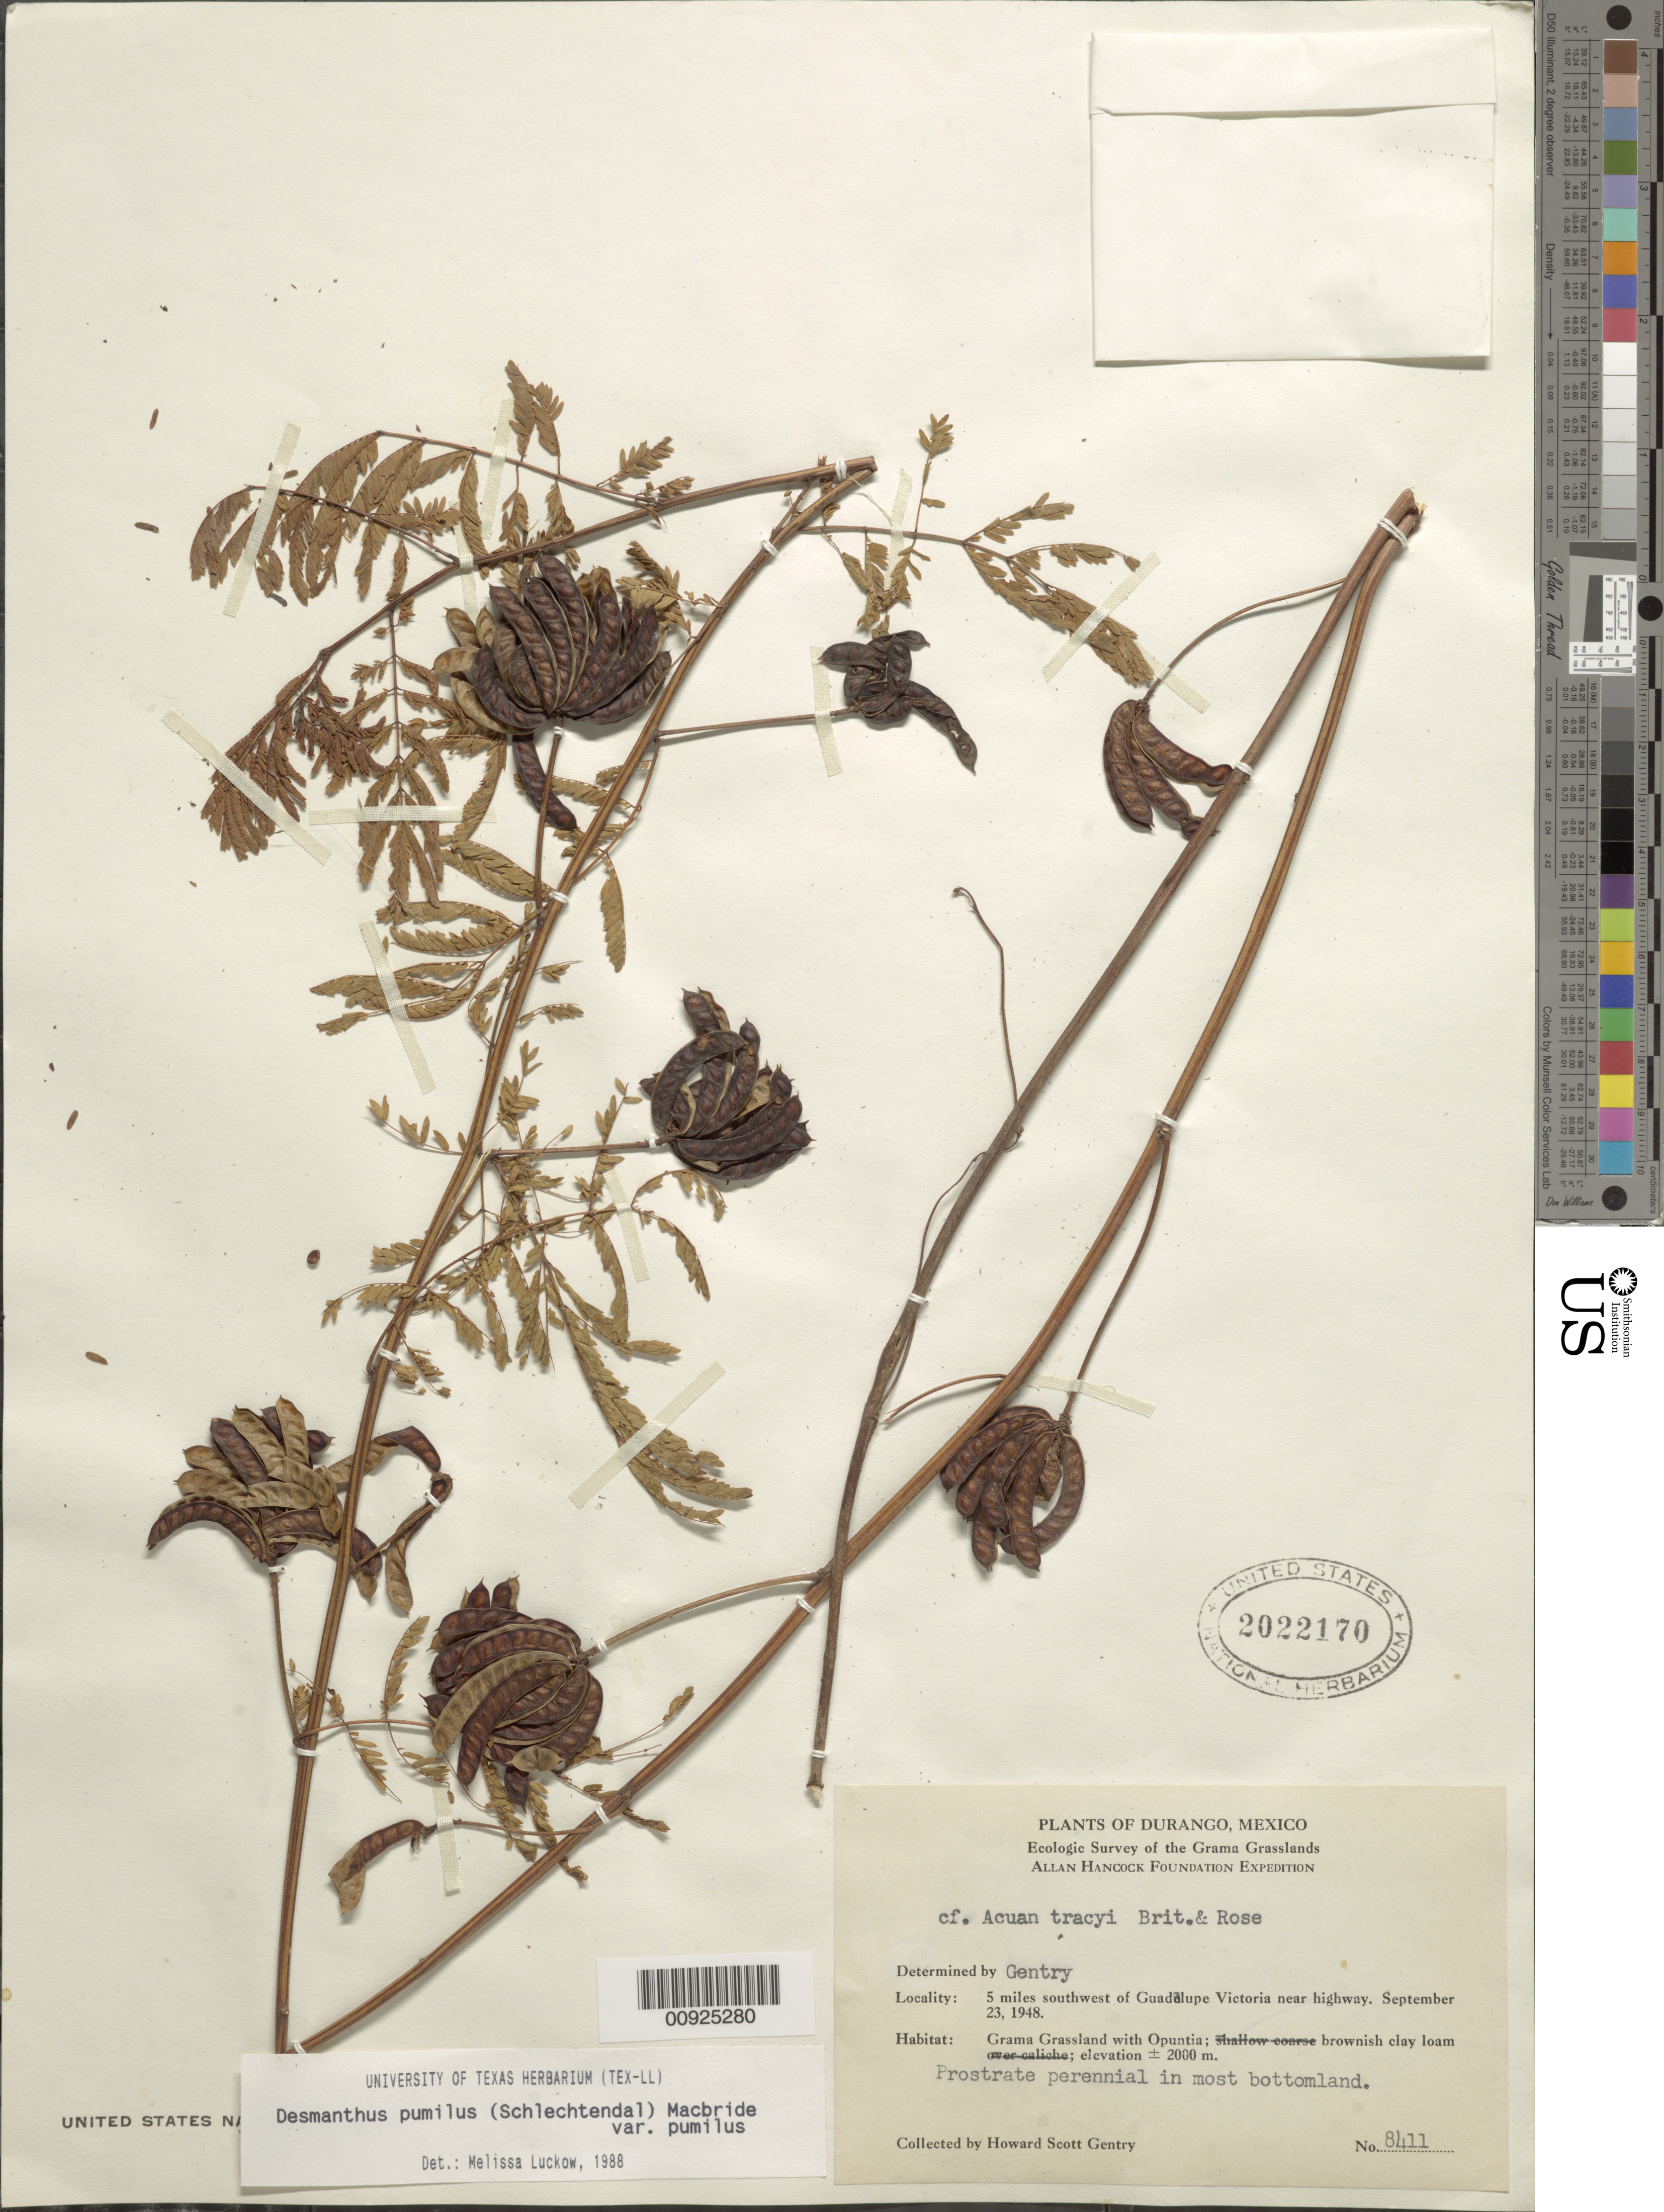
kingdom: Plantae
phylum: Tracheophyta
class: Magnoliopsida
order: Fabales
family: Fabaceae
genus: Desmanthus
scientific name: Desmanthus pumilus var. pumilus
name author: (Schltdl.) J.F. Macbr.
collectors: H. S. Gentry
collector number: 8411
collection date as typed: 23 Sep 1948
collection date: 1948-09-23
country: Mexico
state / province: Durango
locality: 5 miles southwest of Guadalupe Victoria near highway.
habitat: Grama Grassland with Opuntia; brownish clay loam. In most bottomland.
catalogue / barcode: US 2022170